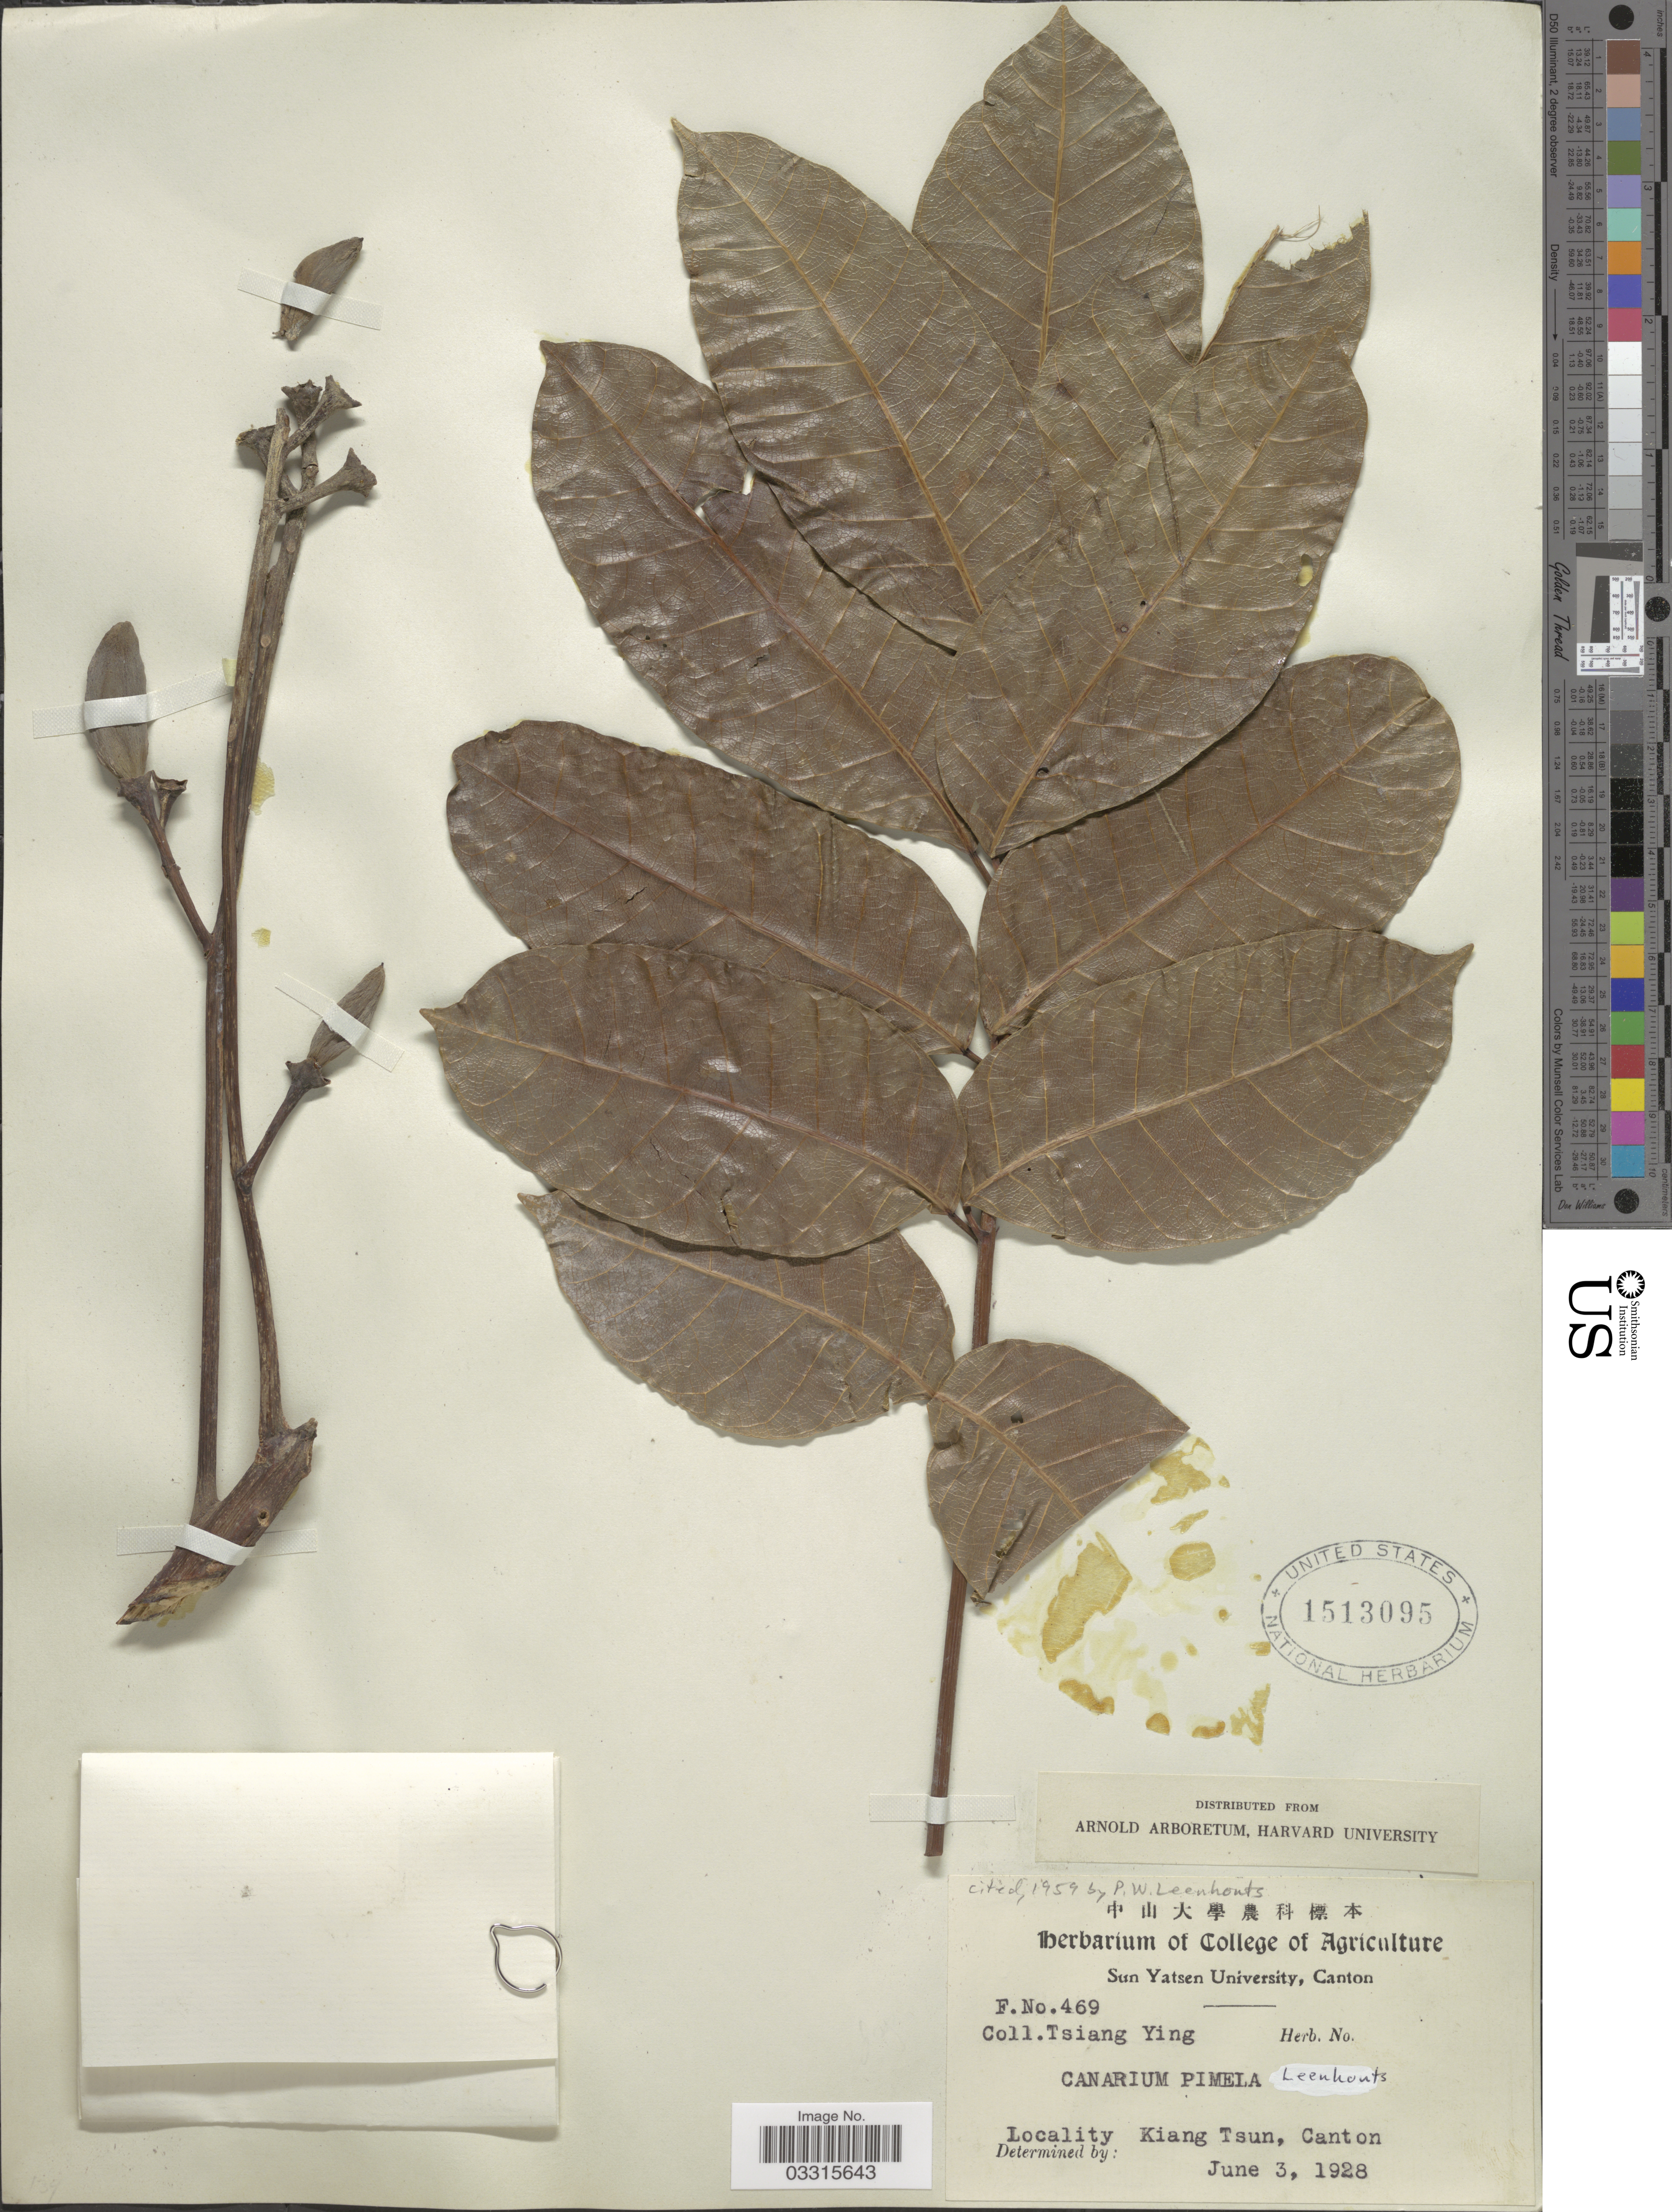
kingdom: Plantae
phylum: Tracheophyta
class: Magnoliopsida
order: Sapindales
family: Burseraceae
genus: Canarium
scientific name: Canarium pimela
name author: K.D. Koenig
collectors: T. Ying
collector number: F469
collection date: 1928-06-03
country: China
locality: Kiang Tsun, Canton.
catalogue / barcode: US 1513095